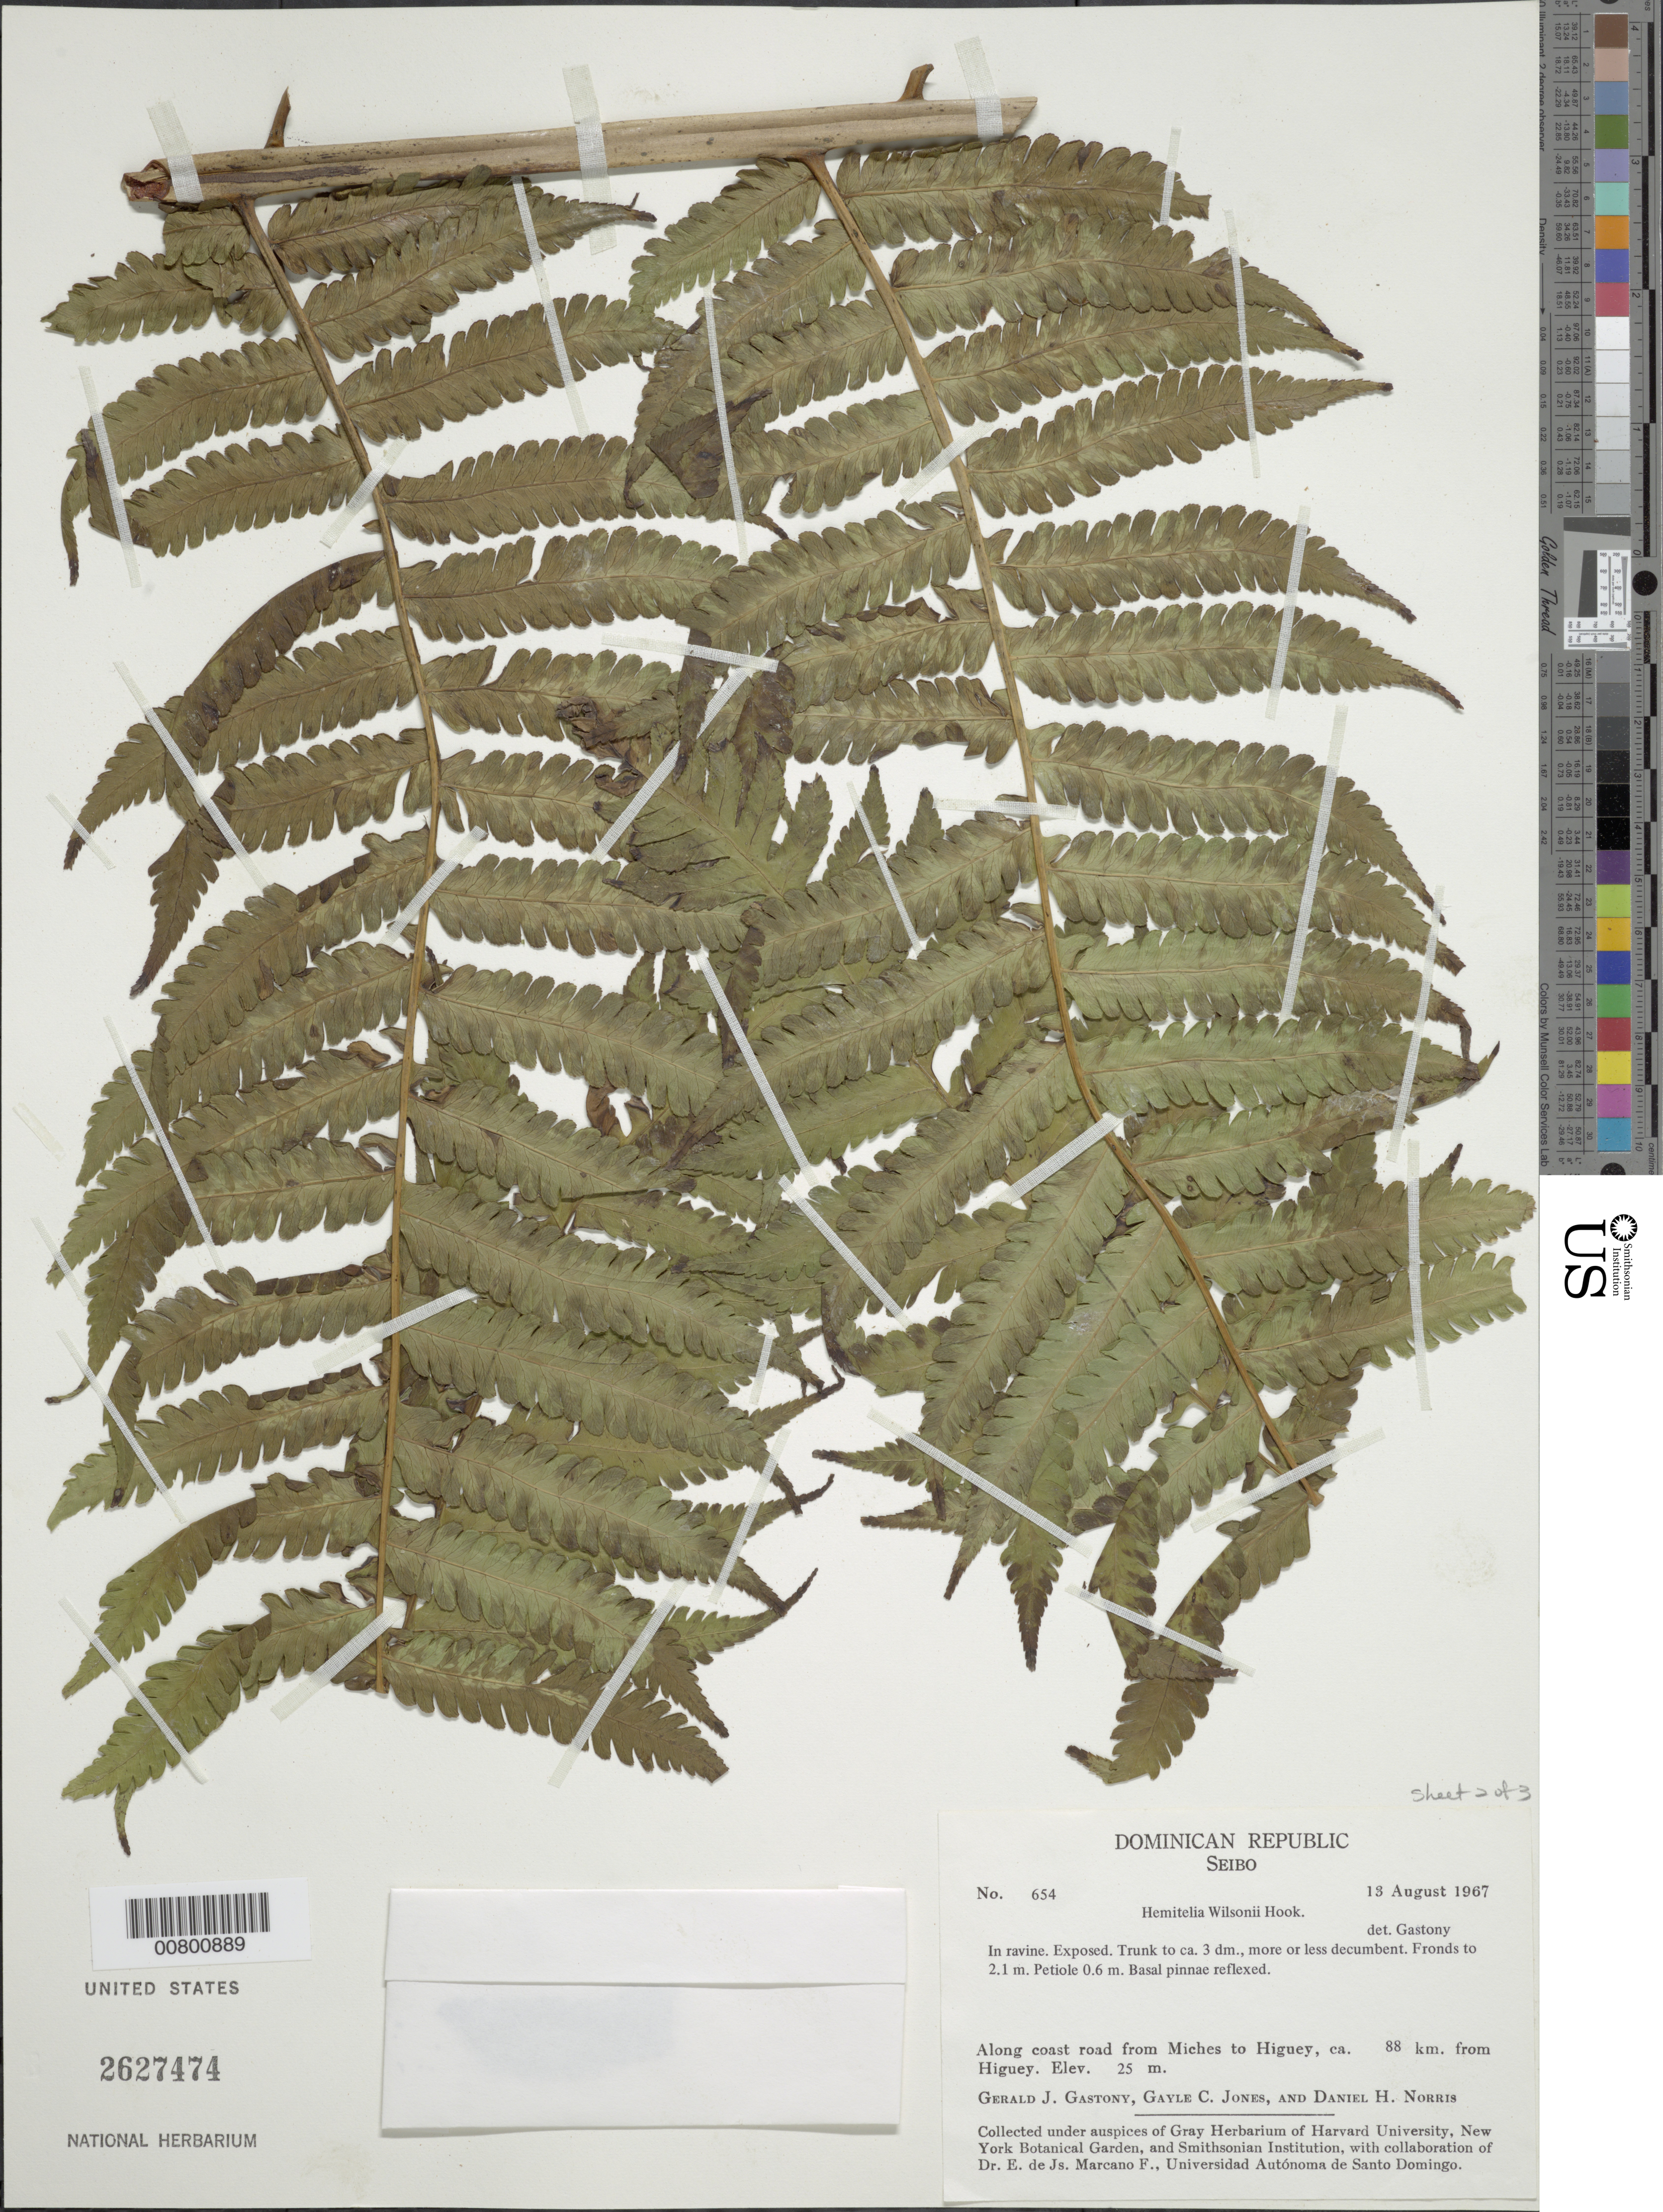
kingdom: Plantae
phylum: Tracheophyta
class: Polypodiopsida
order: Cyatheales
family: Cyatheaceae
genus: Cyathea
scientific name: Cyathea arborea x C. horrida (L.) Sm.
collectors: G. Gastony, G. C. Jones & D. H. Norris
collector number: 654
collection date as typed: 13 Aug 1967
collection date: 1967-08-13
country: Dominican Republic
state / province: El Seibo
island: Hispaniola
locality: Miches to Higuey road, ca. 88 km from Higuey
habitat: Along coast road, in ravine, exposed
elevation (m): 25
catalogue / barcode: US 2627474